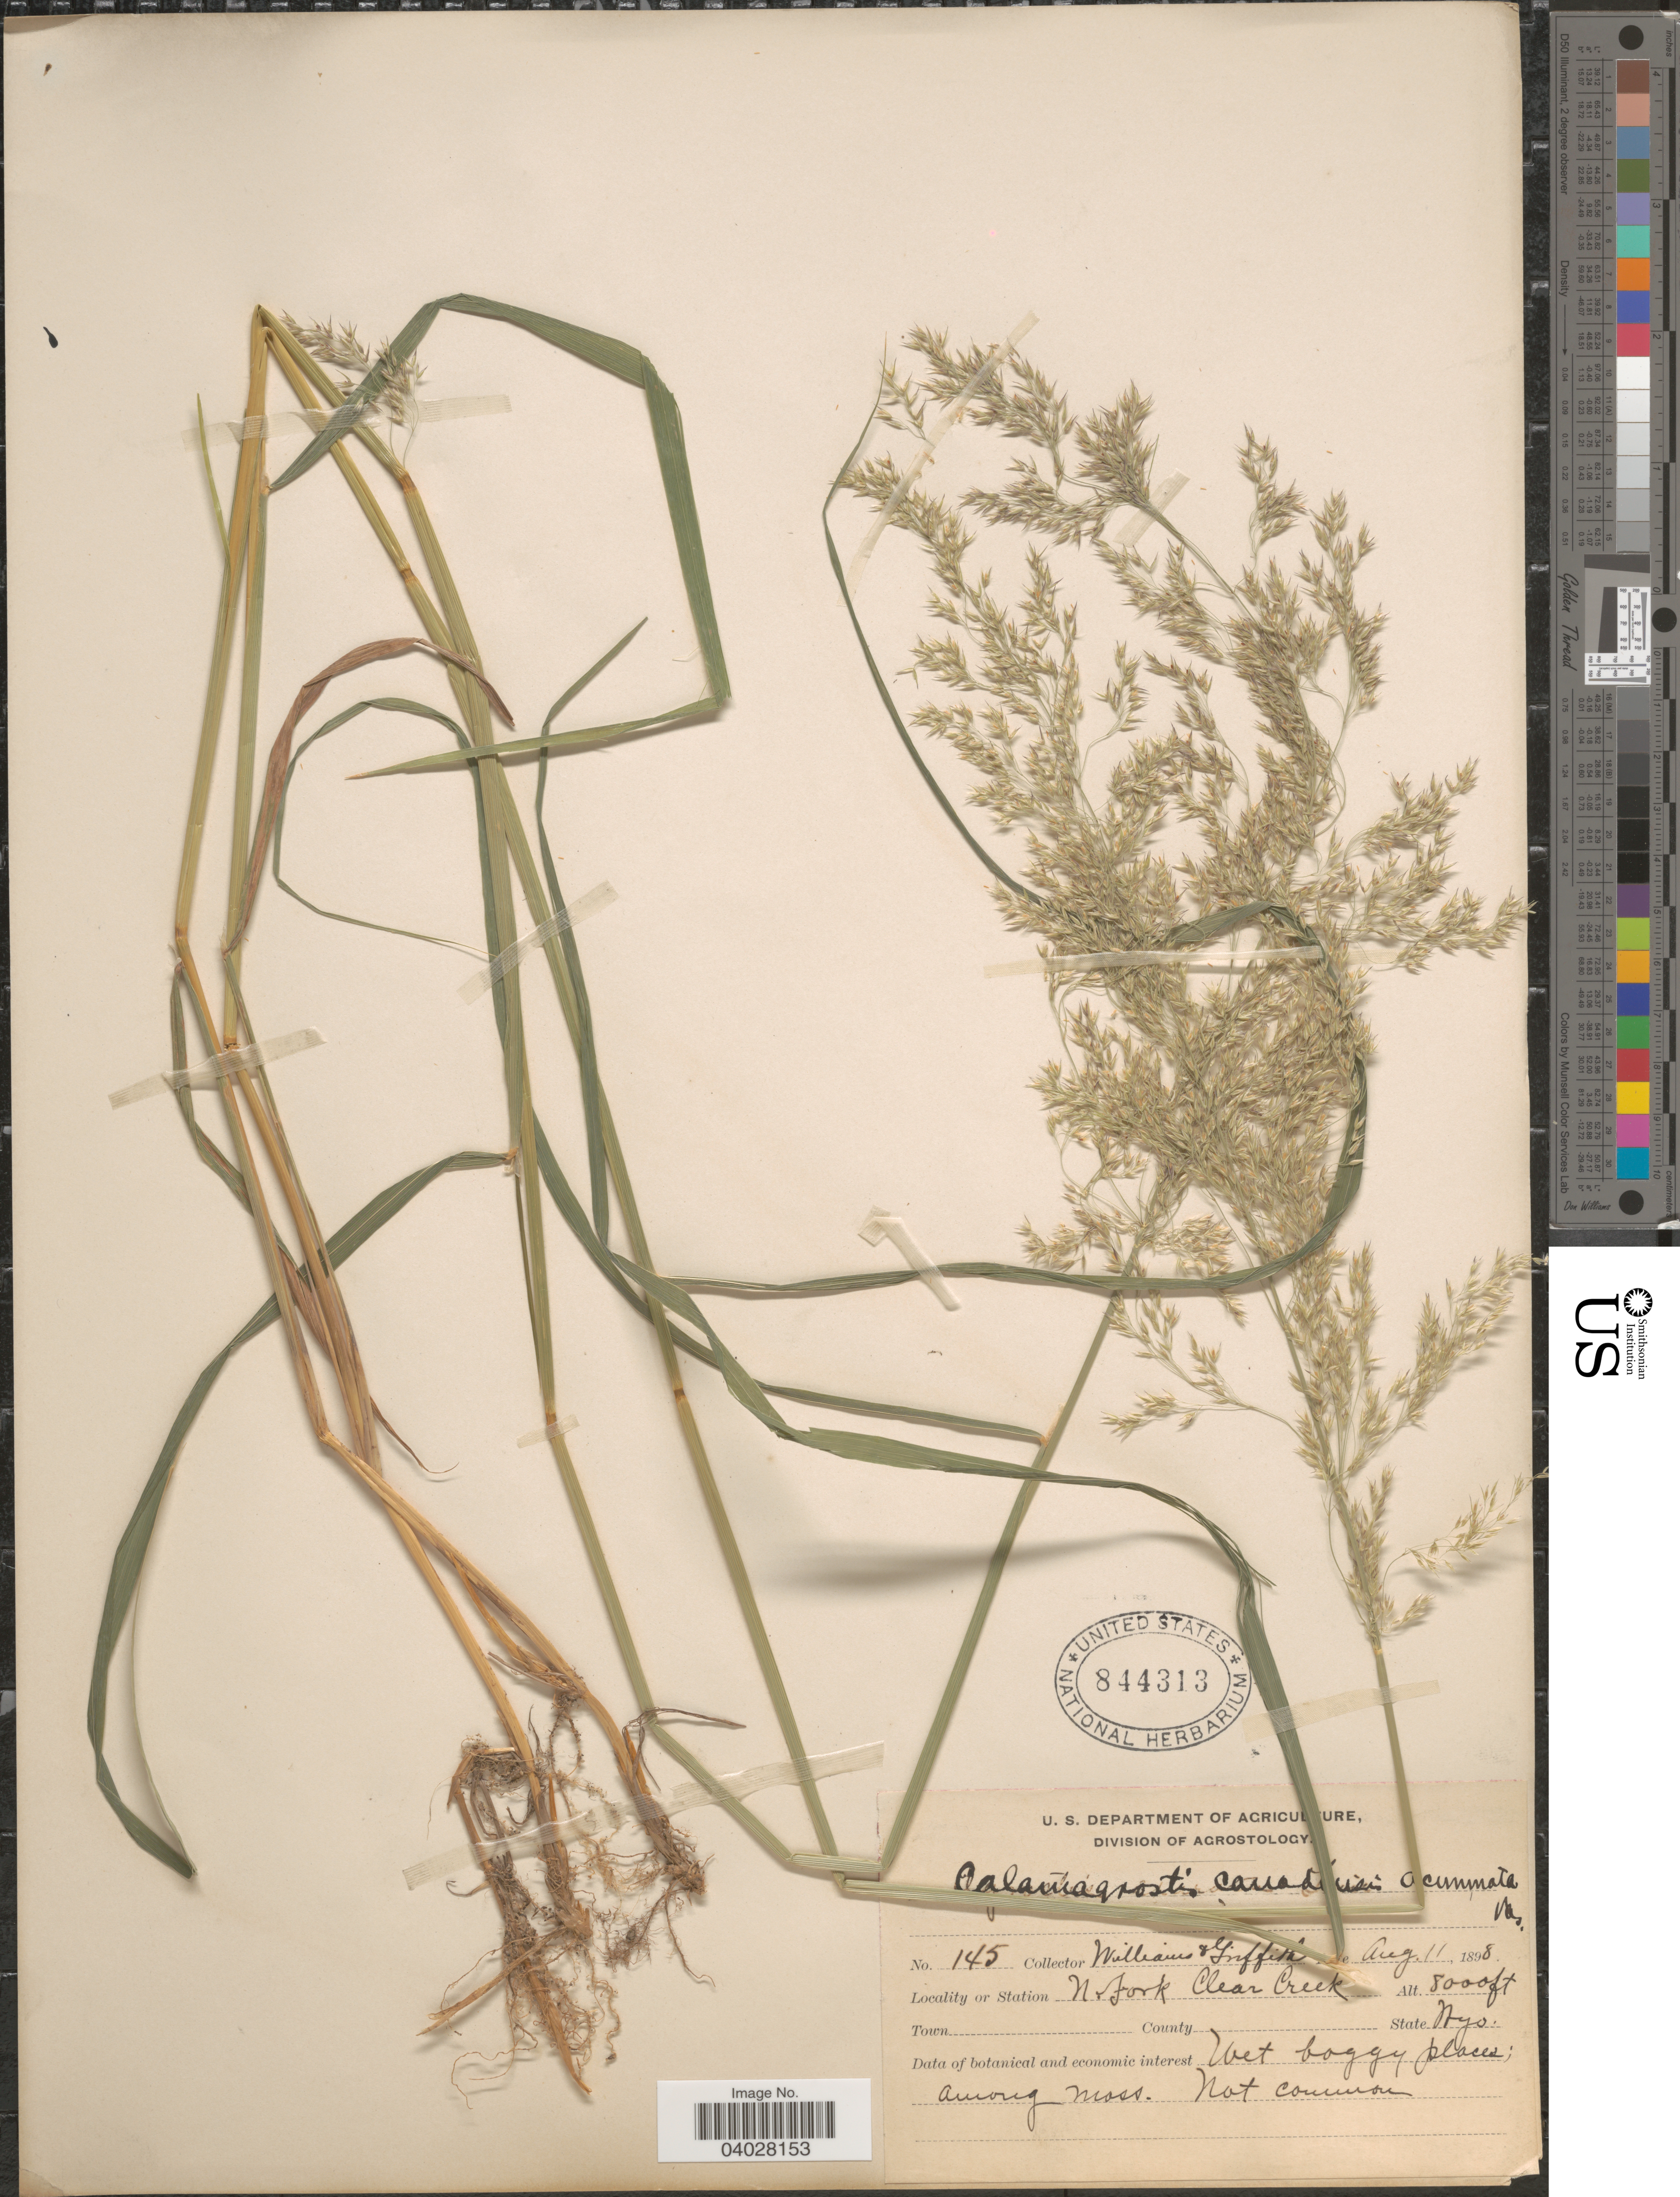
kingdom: Plantae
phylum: Tracheophyta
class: Liliopsida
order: Poales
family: Poaceae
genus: Calamagrostis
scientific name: Calamagrostis canadensis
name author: (Michx.) P. Beauv.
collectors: -- Williams & -- Griffiths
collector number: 145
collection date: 1898-08-11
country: United States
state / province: Wyoming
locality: N. Fork Clear Creek.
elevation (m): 2438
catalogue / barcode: US 844313